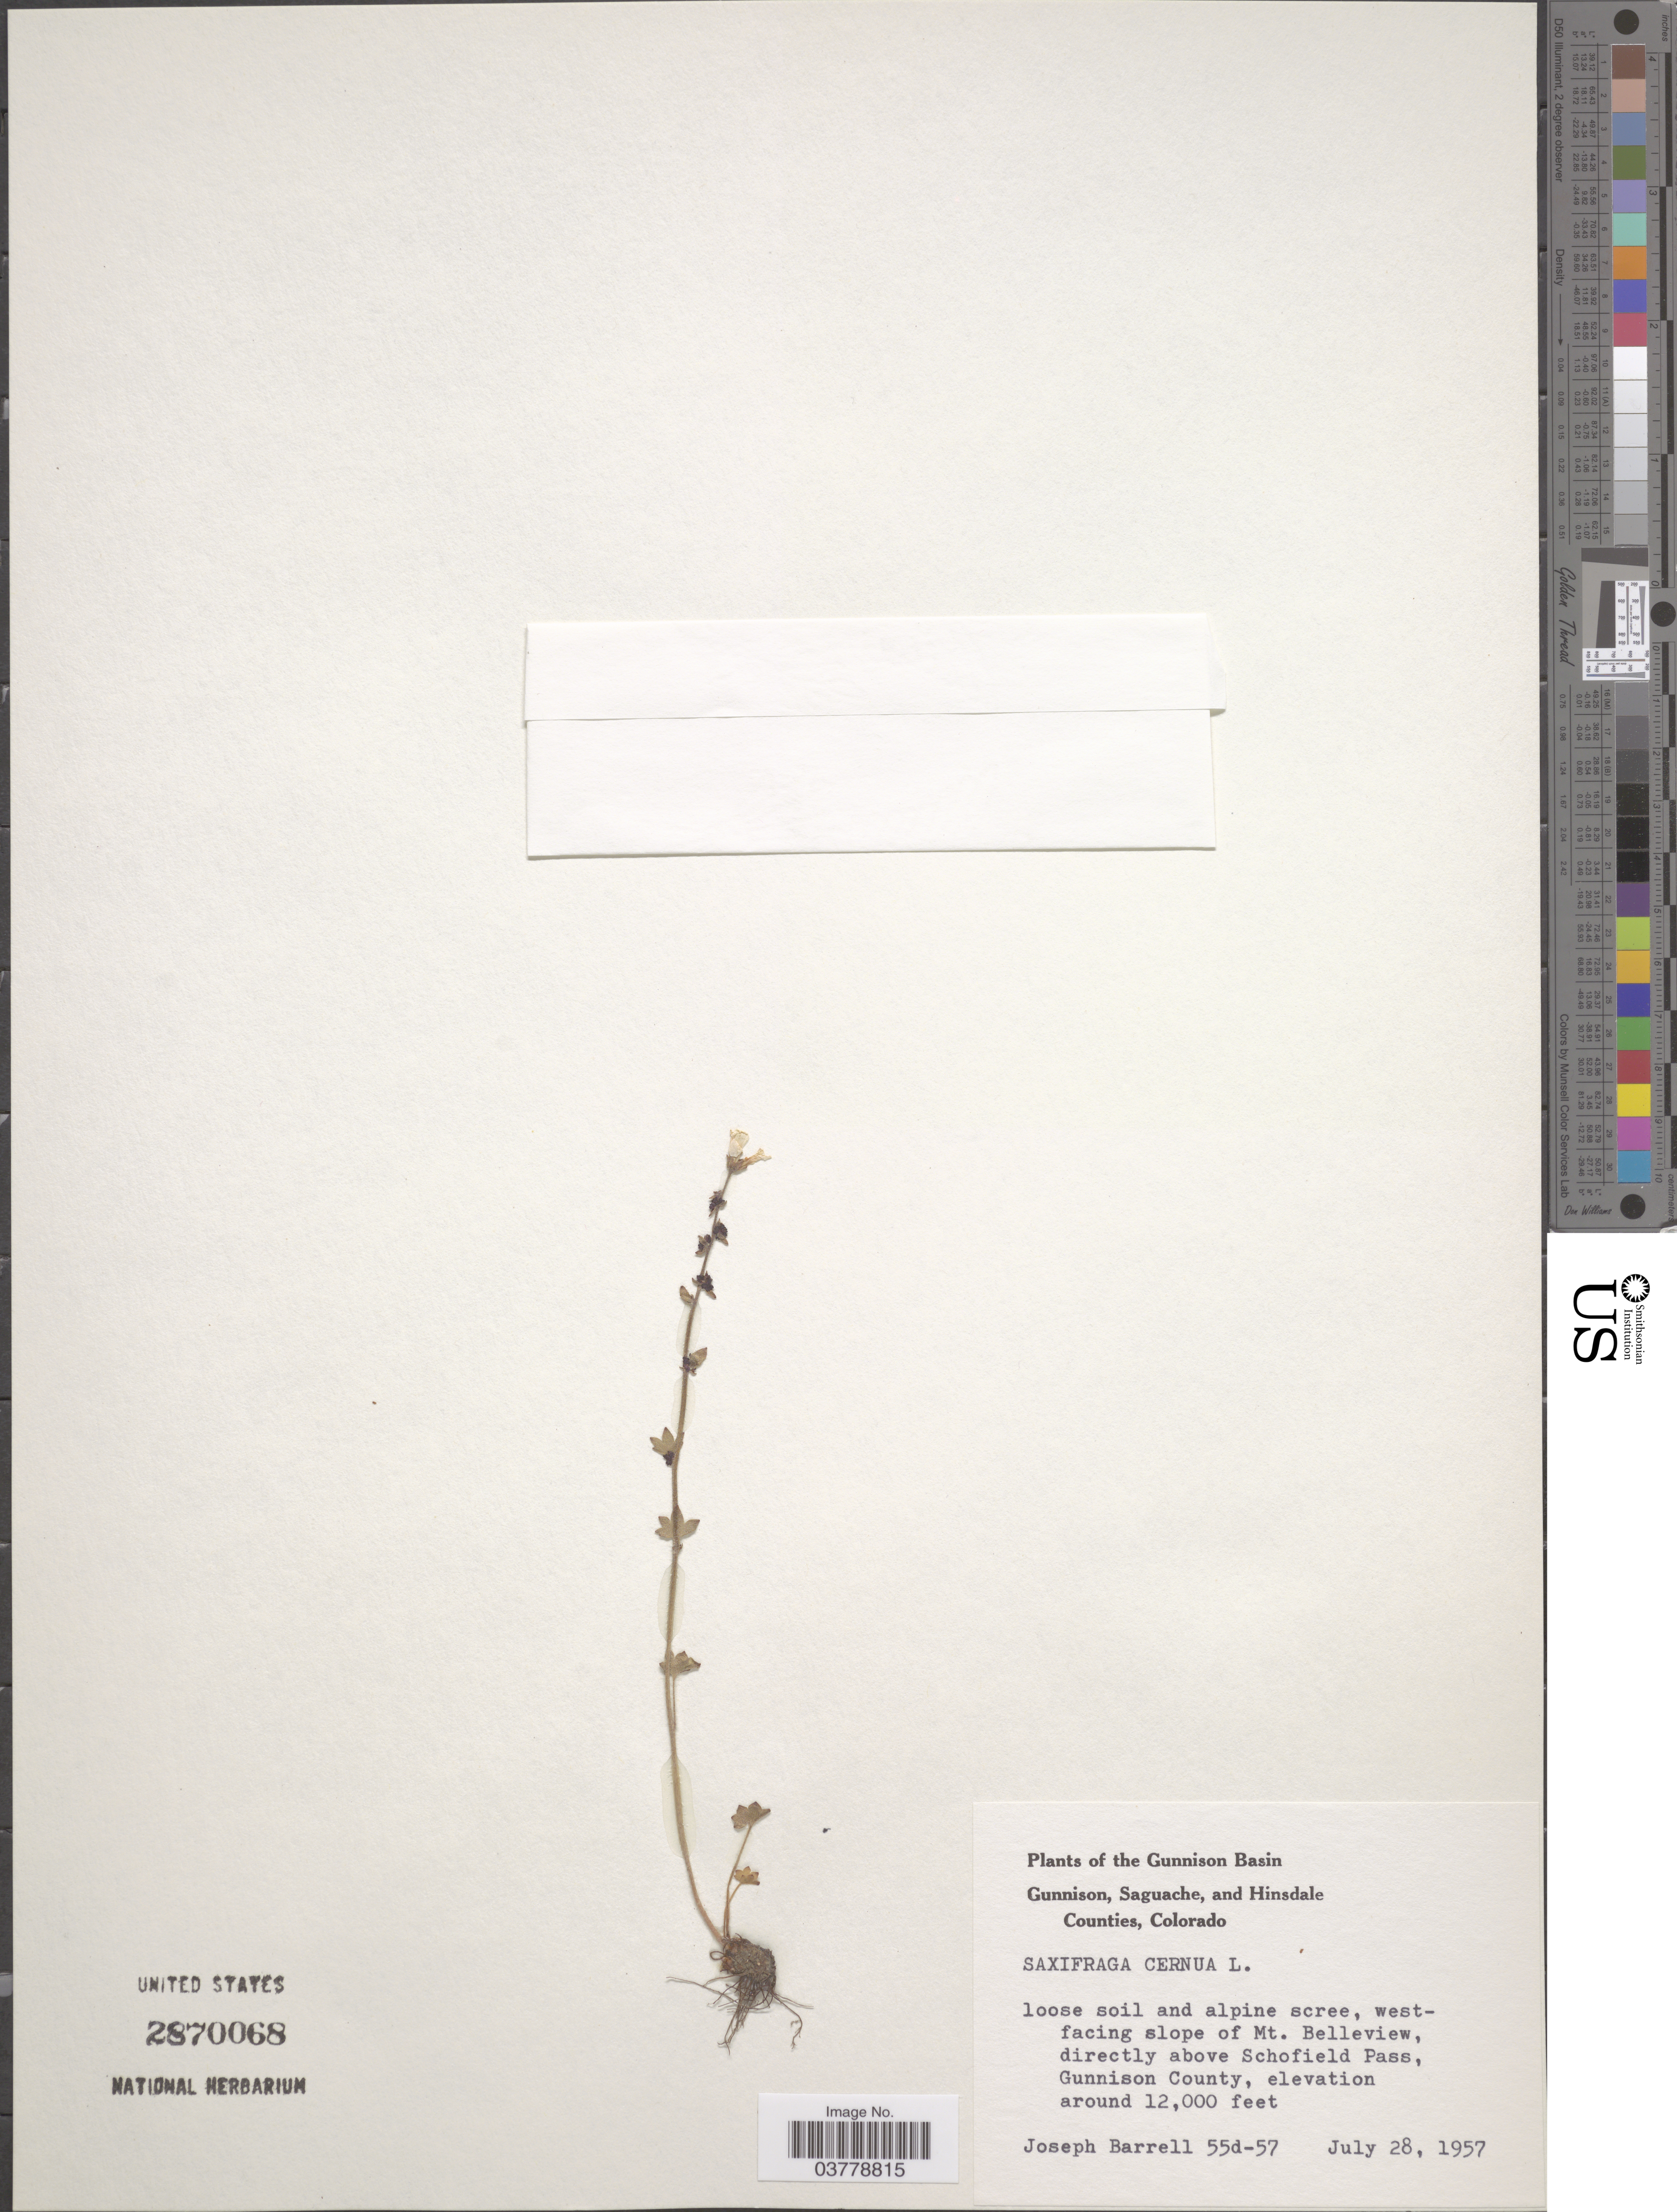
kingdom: Plantae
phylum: Tracheophyta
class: Magnoliopsida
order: Saxifragales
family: Saxifragaceae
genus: Saxifraga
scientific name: Saxifraga cernua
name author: L.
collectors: J. Barrell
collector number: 55d-57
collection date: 1957-07-28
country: United States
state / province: Colorado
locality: The Gunnison Basin. West-facing slope of Mt. Belleview, directly above Schofield Pass, Gunnison County.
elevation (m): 3658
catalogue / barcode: US 2870068